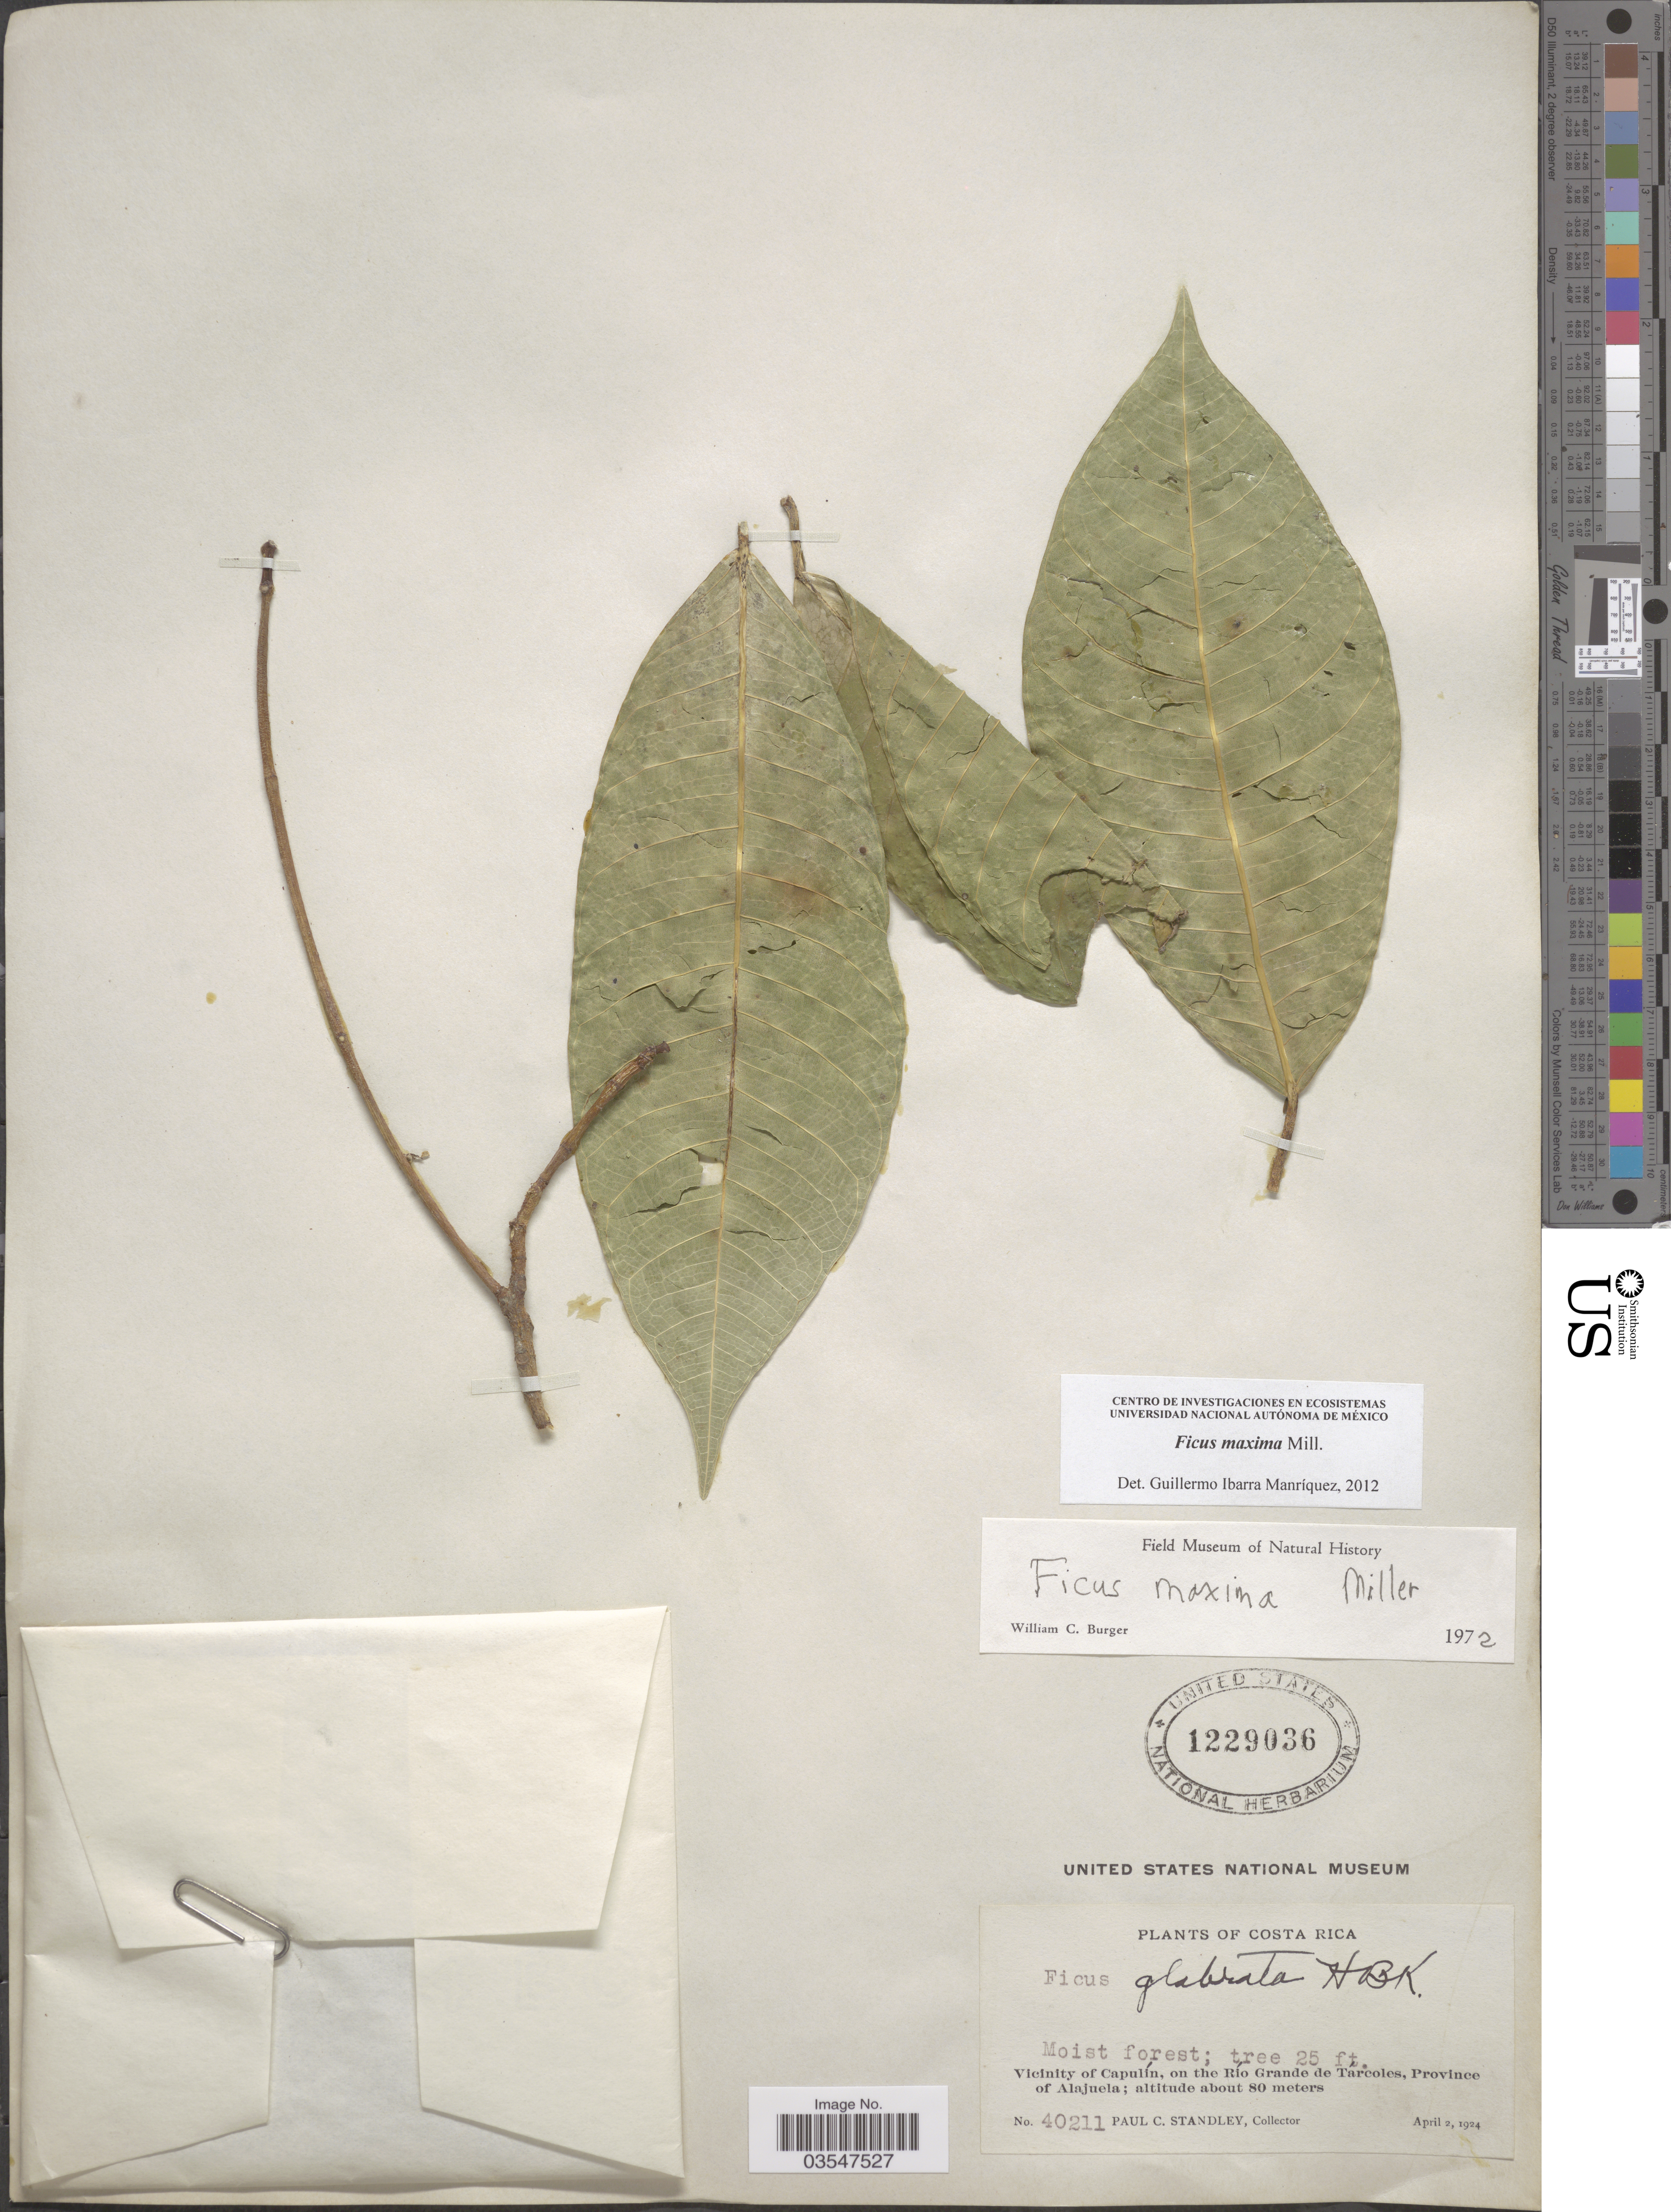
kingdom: Plantae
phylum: Tracheophyta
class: Magnoliopsida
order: Rosales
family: Moraceae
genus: Ficus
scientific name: Ficus maxima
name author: Mill.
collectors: P. C. Standley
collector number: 40211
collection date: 1924-04-02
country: Costa Rica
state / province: Alajuela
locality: Vicinity of Capulín, on the Río Grande de Tarcoles.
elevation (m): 80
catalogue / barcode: US 1229036